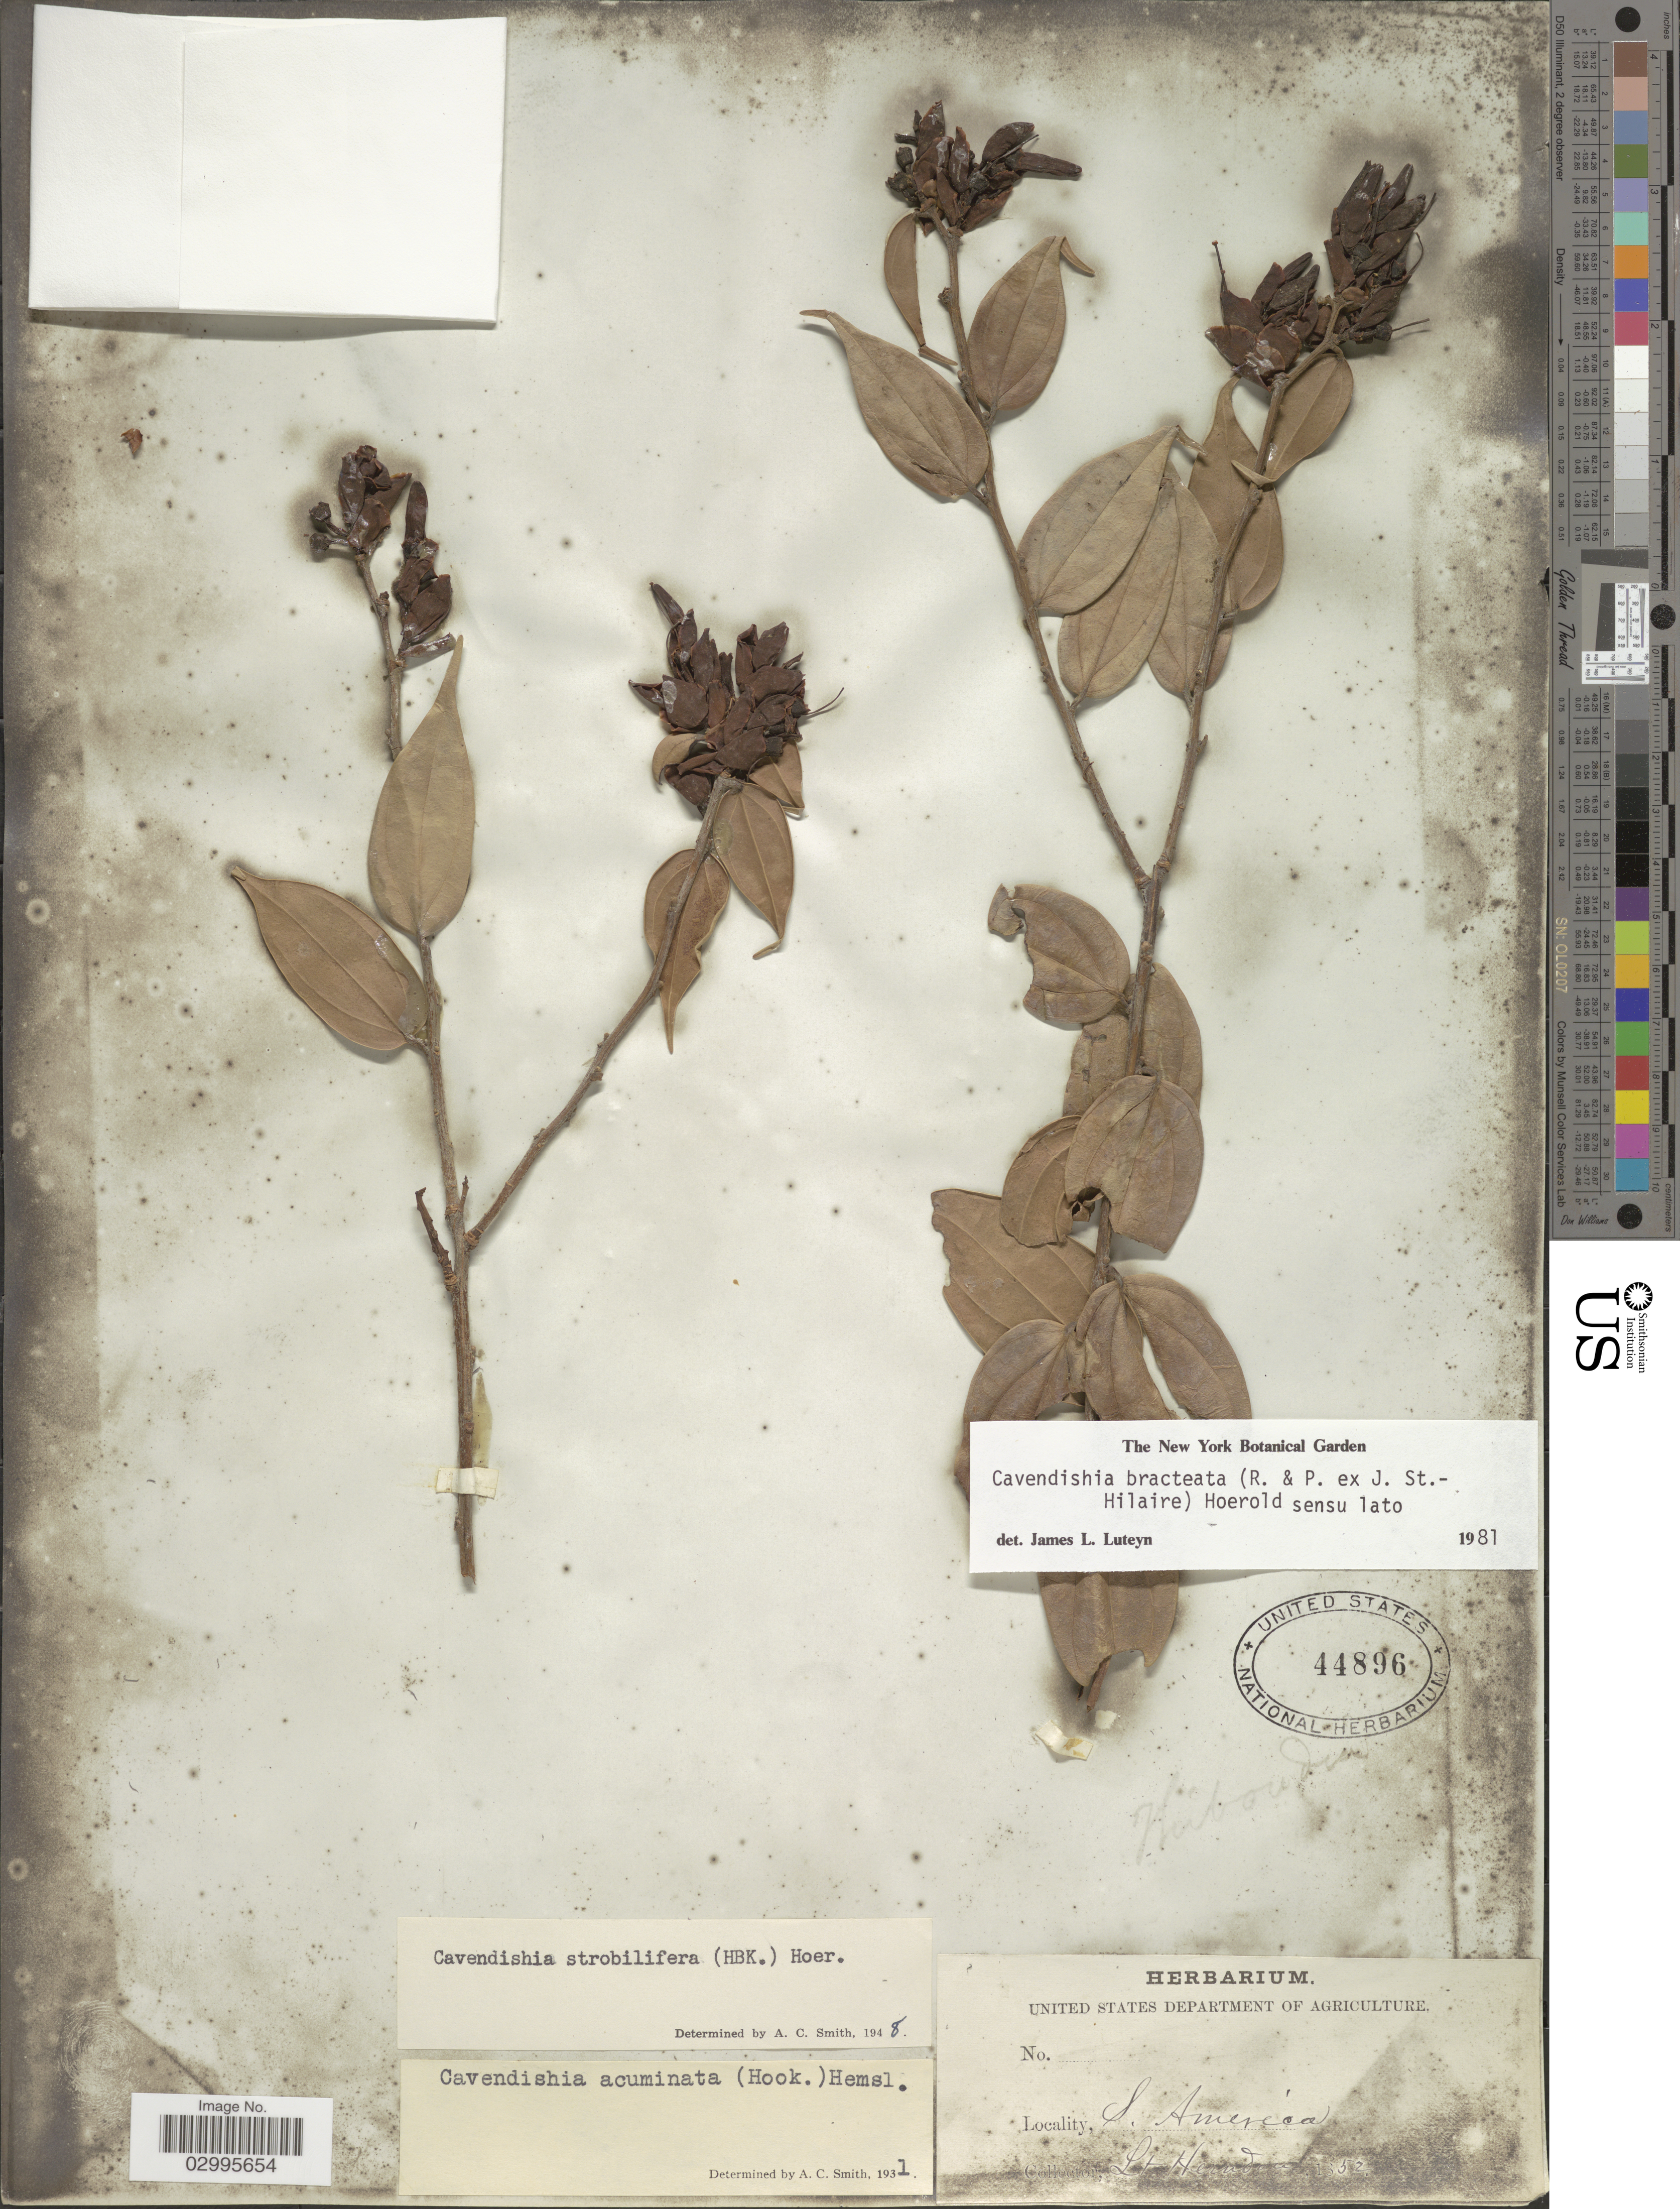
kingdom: Plantae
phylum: Tracheophyta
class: Magnoliopsida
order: Ericales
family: Ericaceae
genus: Cavendishia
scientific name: Cavendishia bracteata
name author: (Ruiz & Pav. ex J. St.-Hil.) Hoerold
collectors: L. Herndon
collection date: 1852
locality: S. America.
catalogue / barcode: US 44896